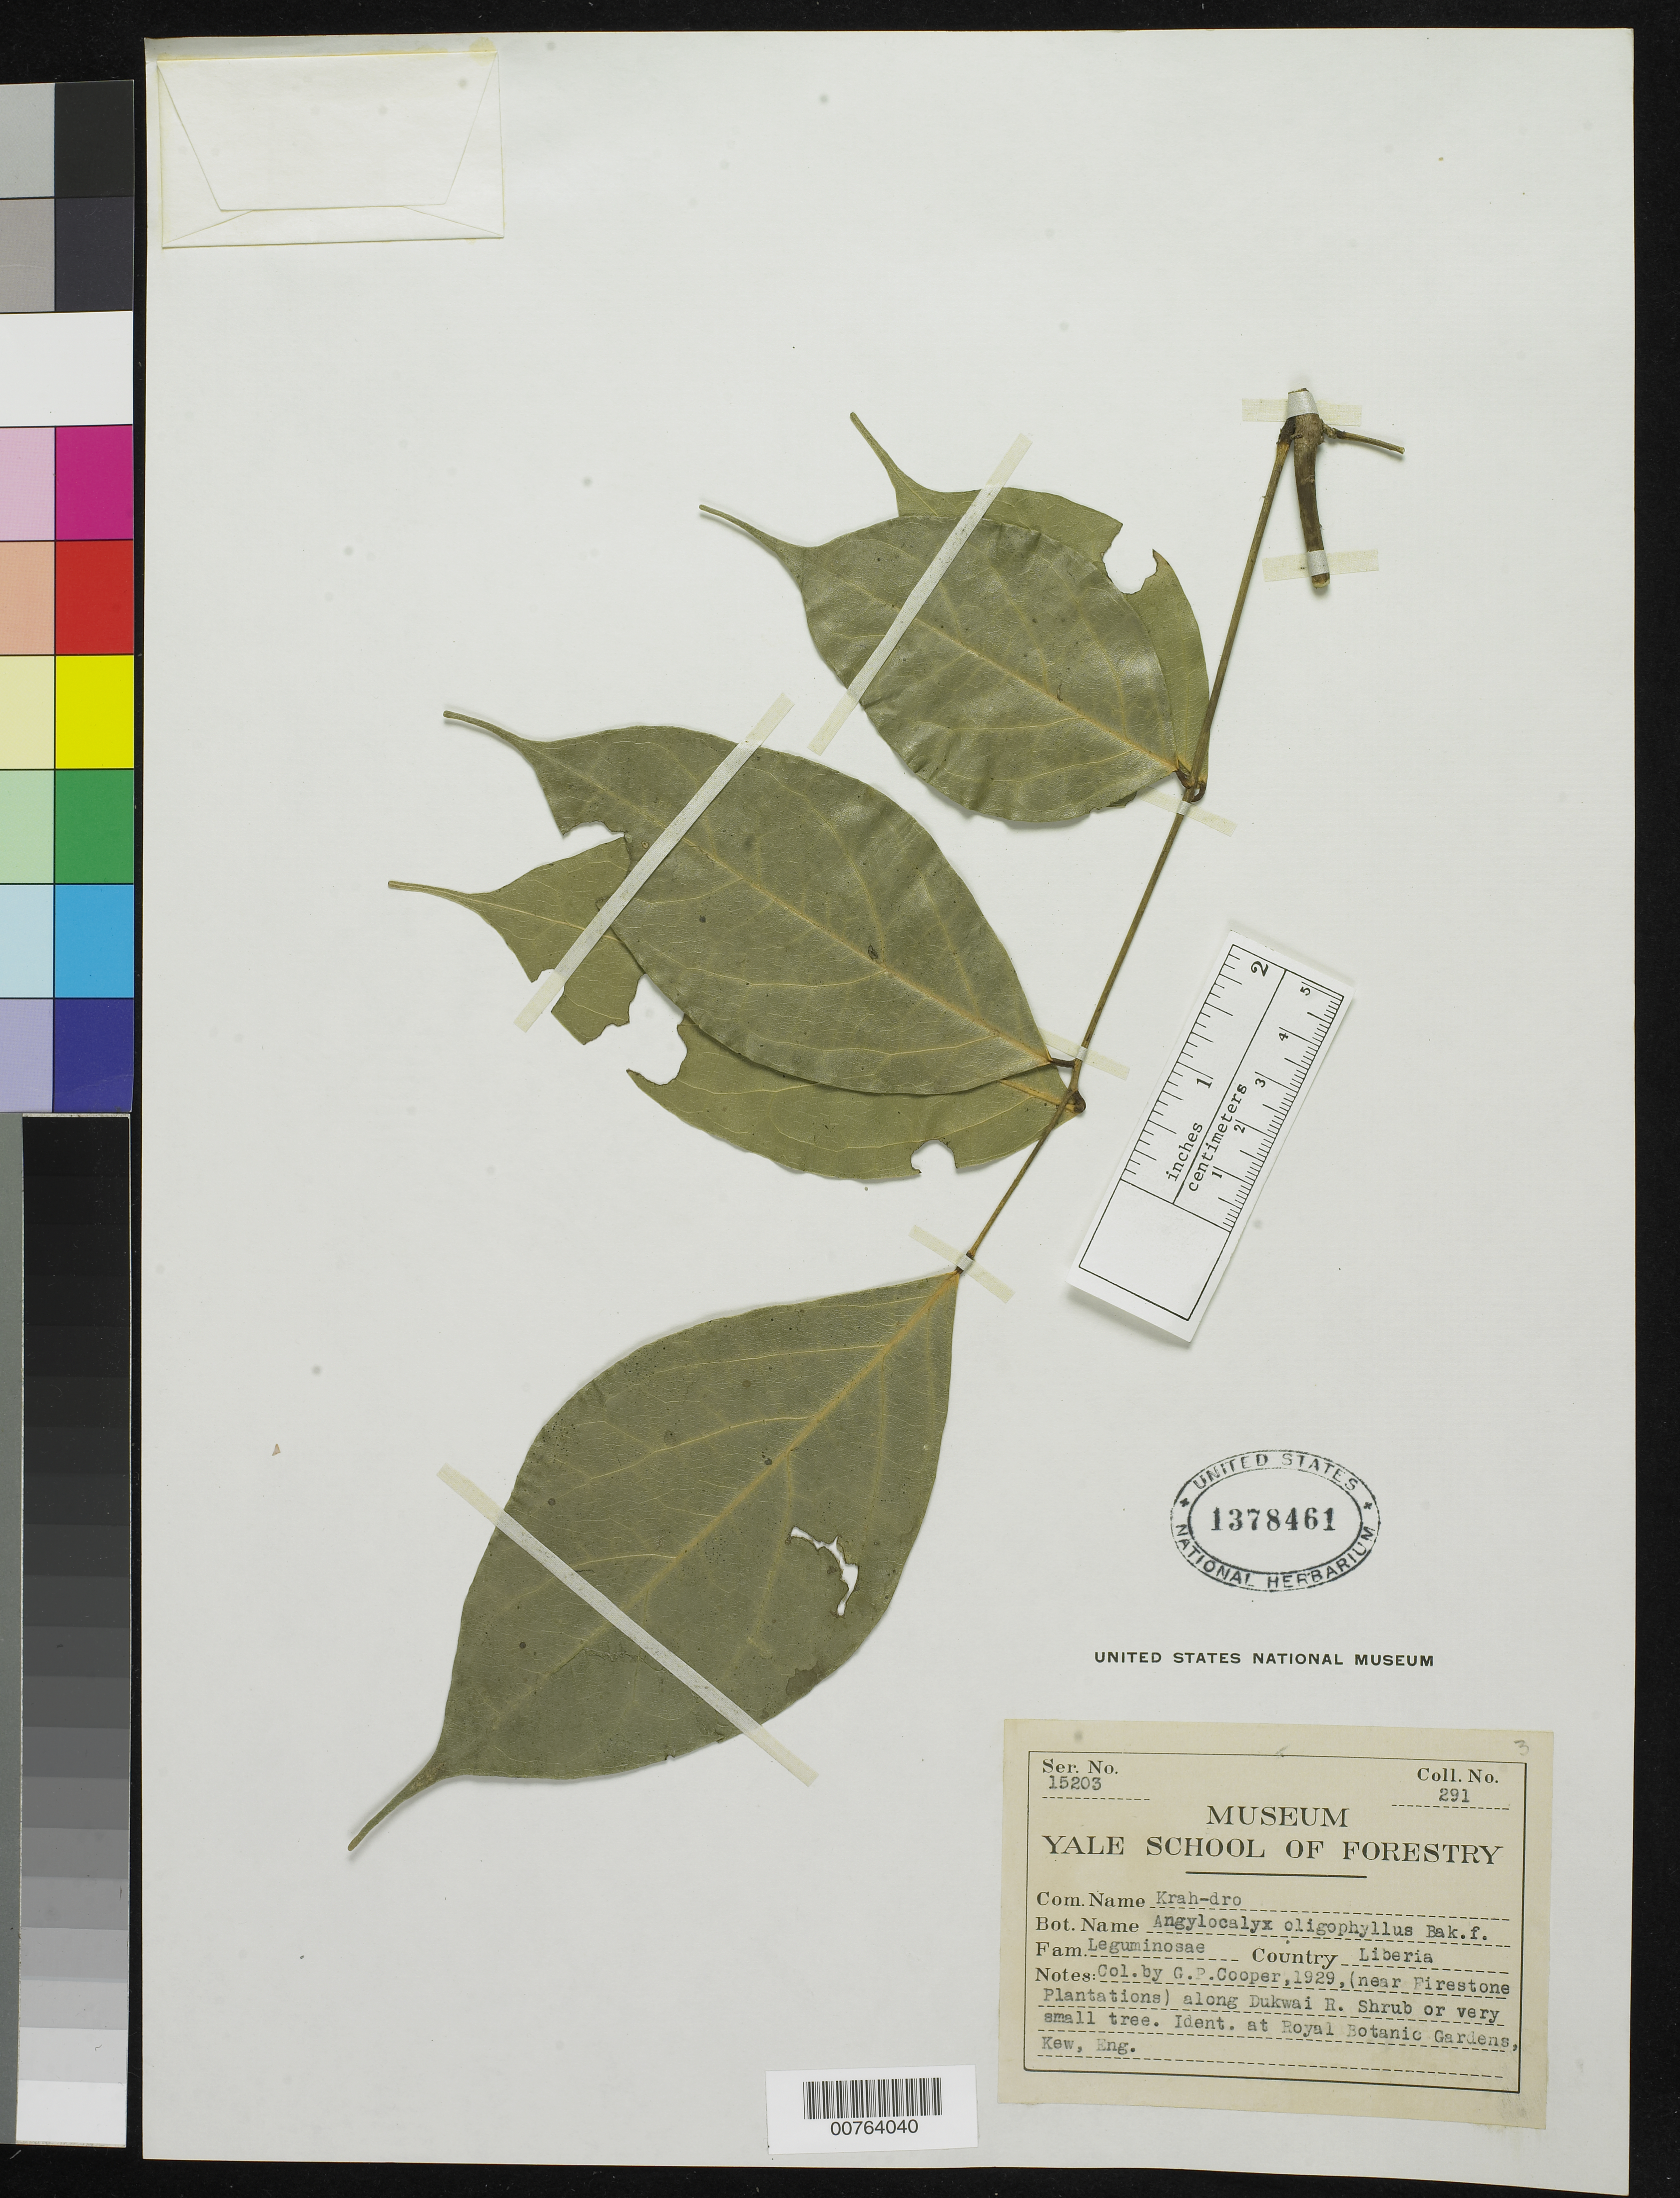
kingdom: Plantae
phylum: Tracheophyta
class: Magnoliopsida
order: Fabales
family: Fabaceae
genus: Angylocalyx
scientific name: Angylocalyx oligophyllus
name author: Baker f.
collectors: G. Cooper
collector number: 291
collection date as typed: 1929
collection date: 1929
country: Liberia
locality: (near Firestone Plantations) along Dukwai River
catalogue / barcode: US 1378461